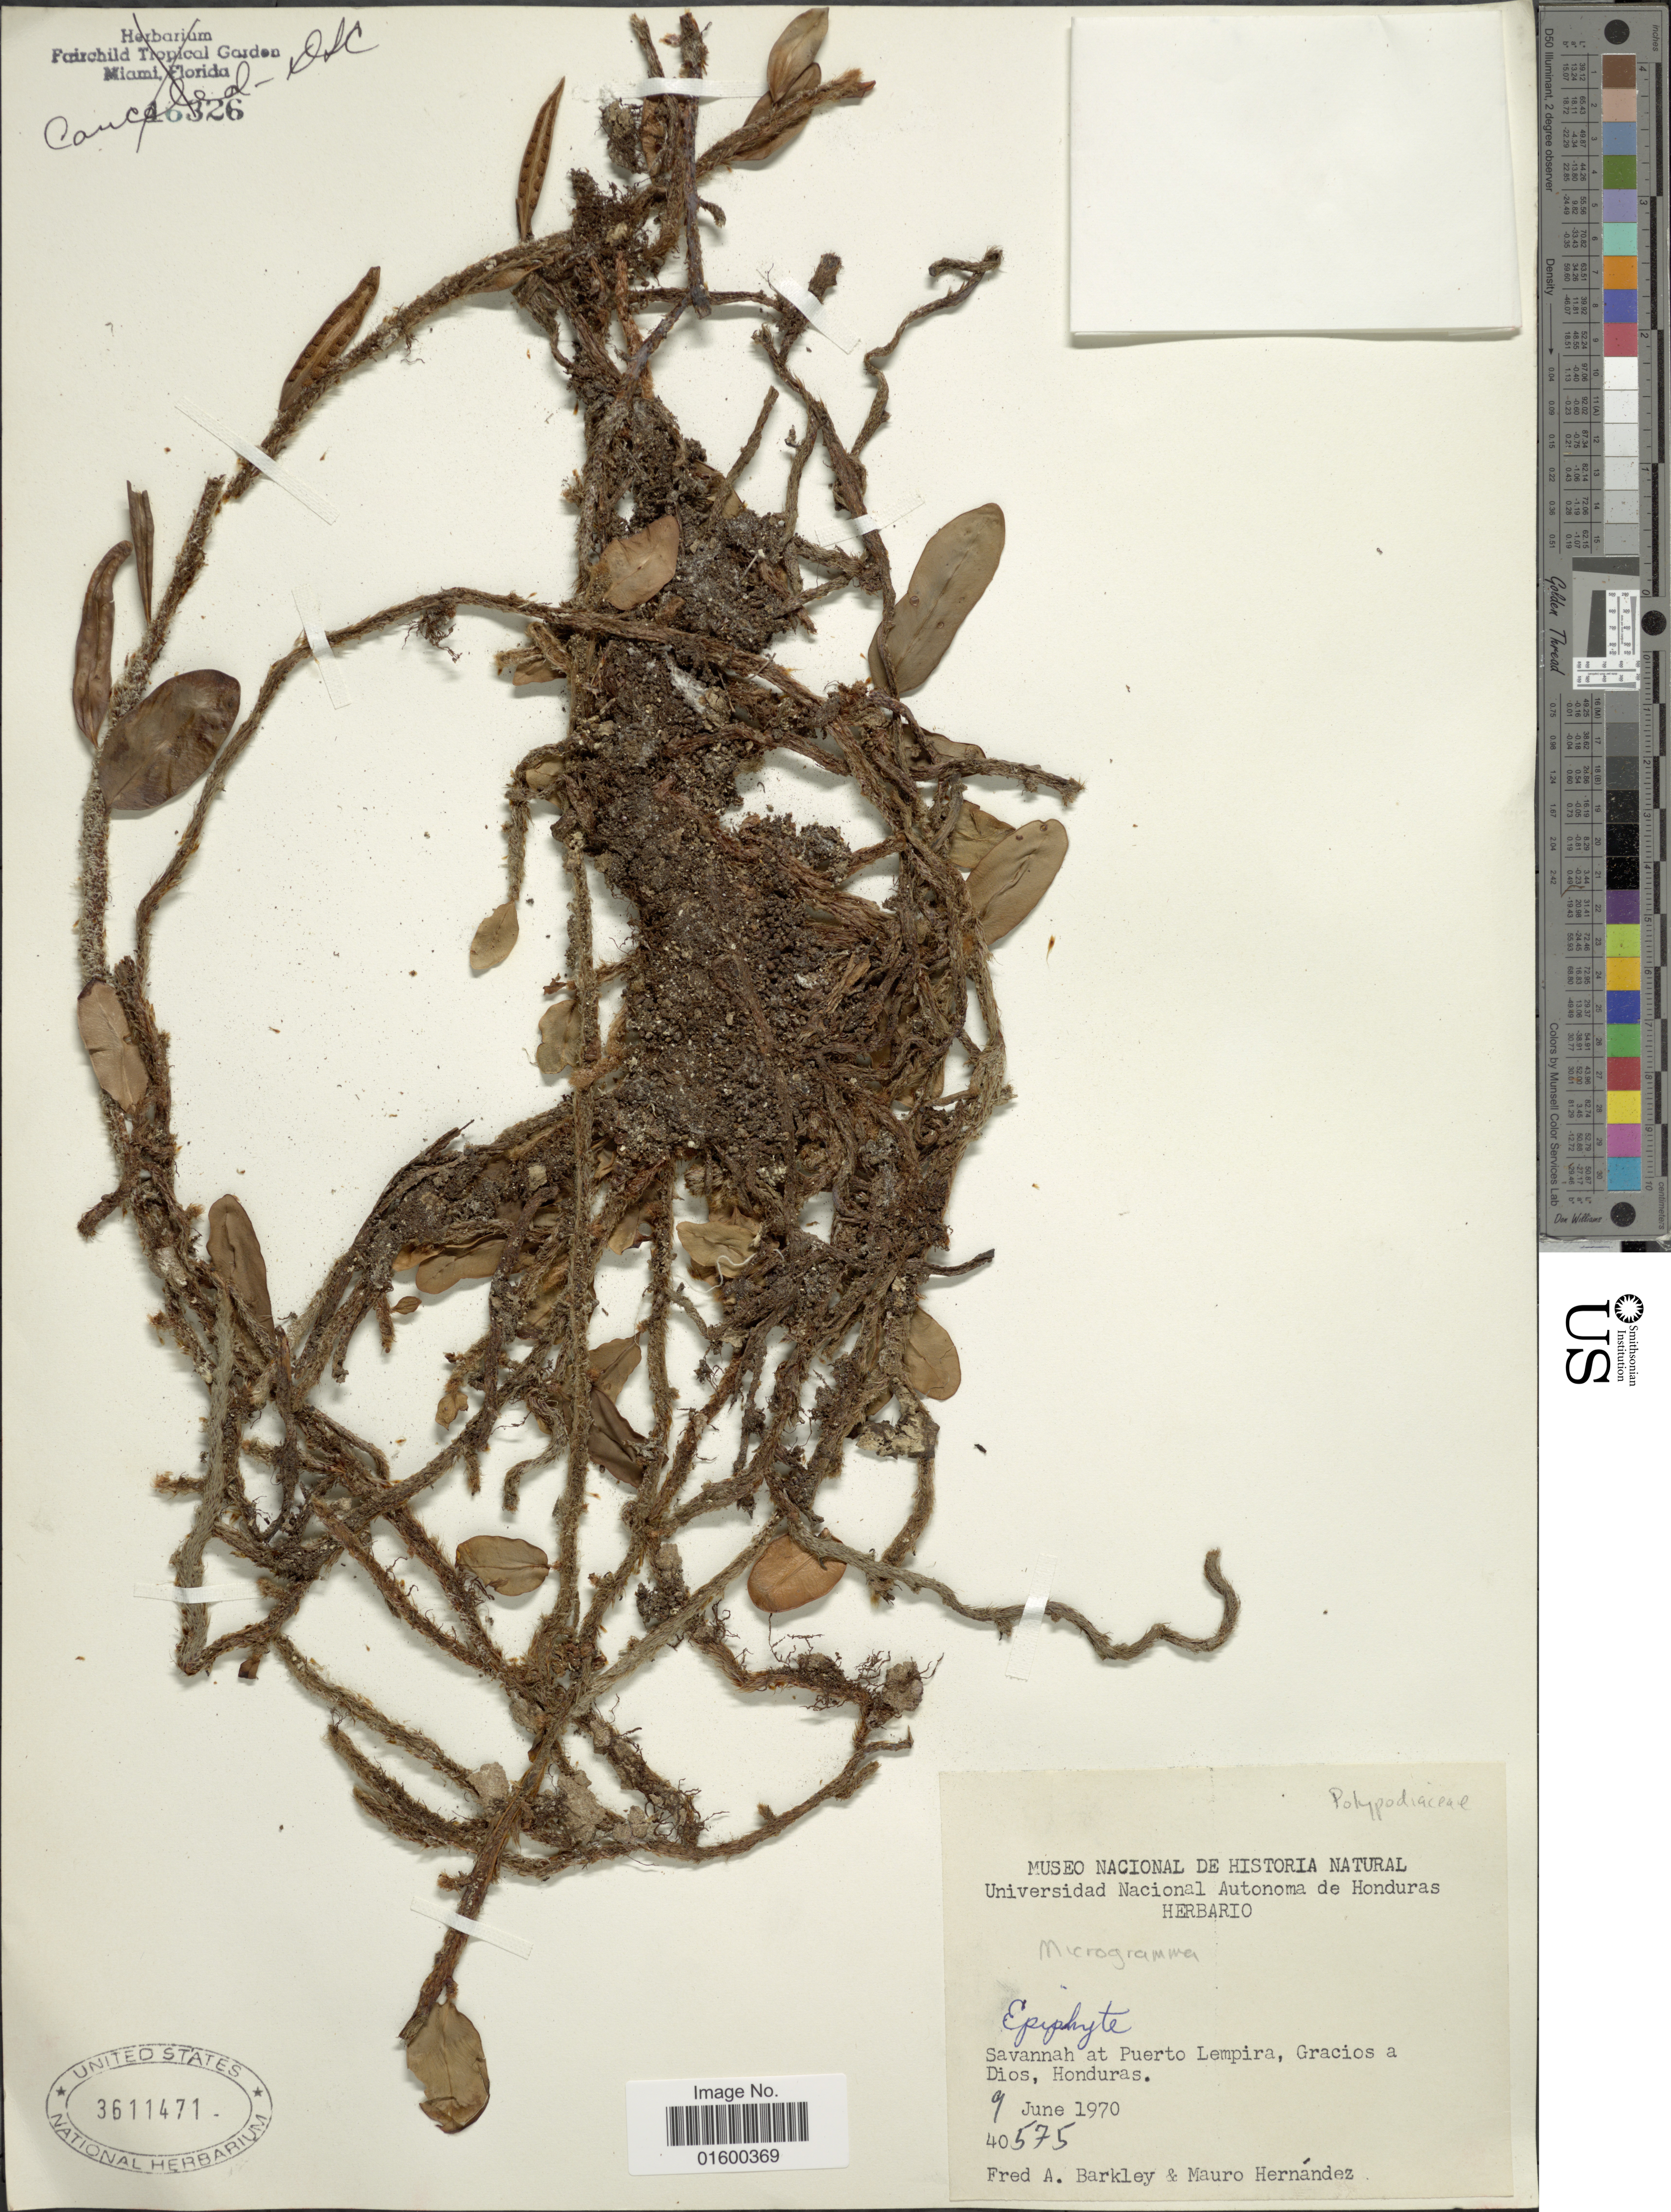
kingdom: Plantae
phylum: Tracheophyta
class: Polypodiopsida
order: Polypodiales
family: Polypodiaceae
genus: Microgramma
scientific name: Microgramma nitida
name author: (J. Sm.) A.R. Sm.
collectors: F. A. Barkley & M. Hernandez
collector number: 40575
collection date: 1970-06-09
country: Honduras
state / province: Lempira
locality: Savannah at Puerto Lempira, Gracios a Dios, Honduras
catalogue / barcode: US 3611471